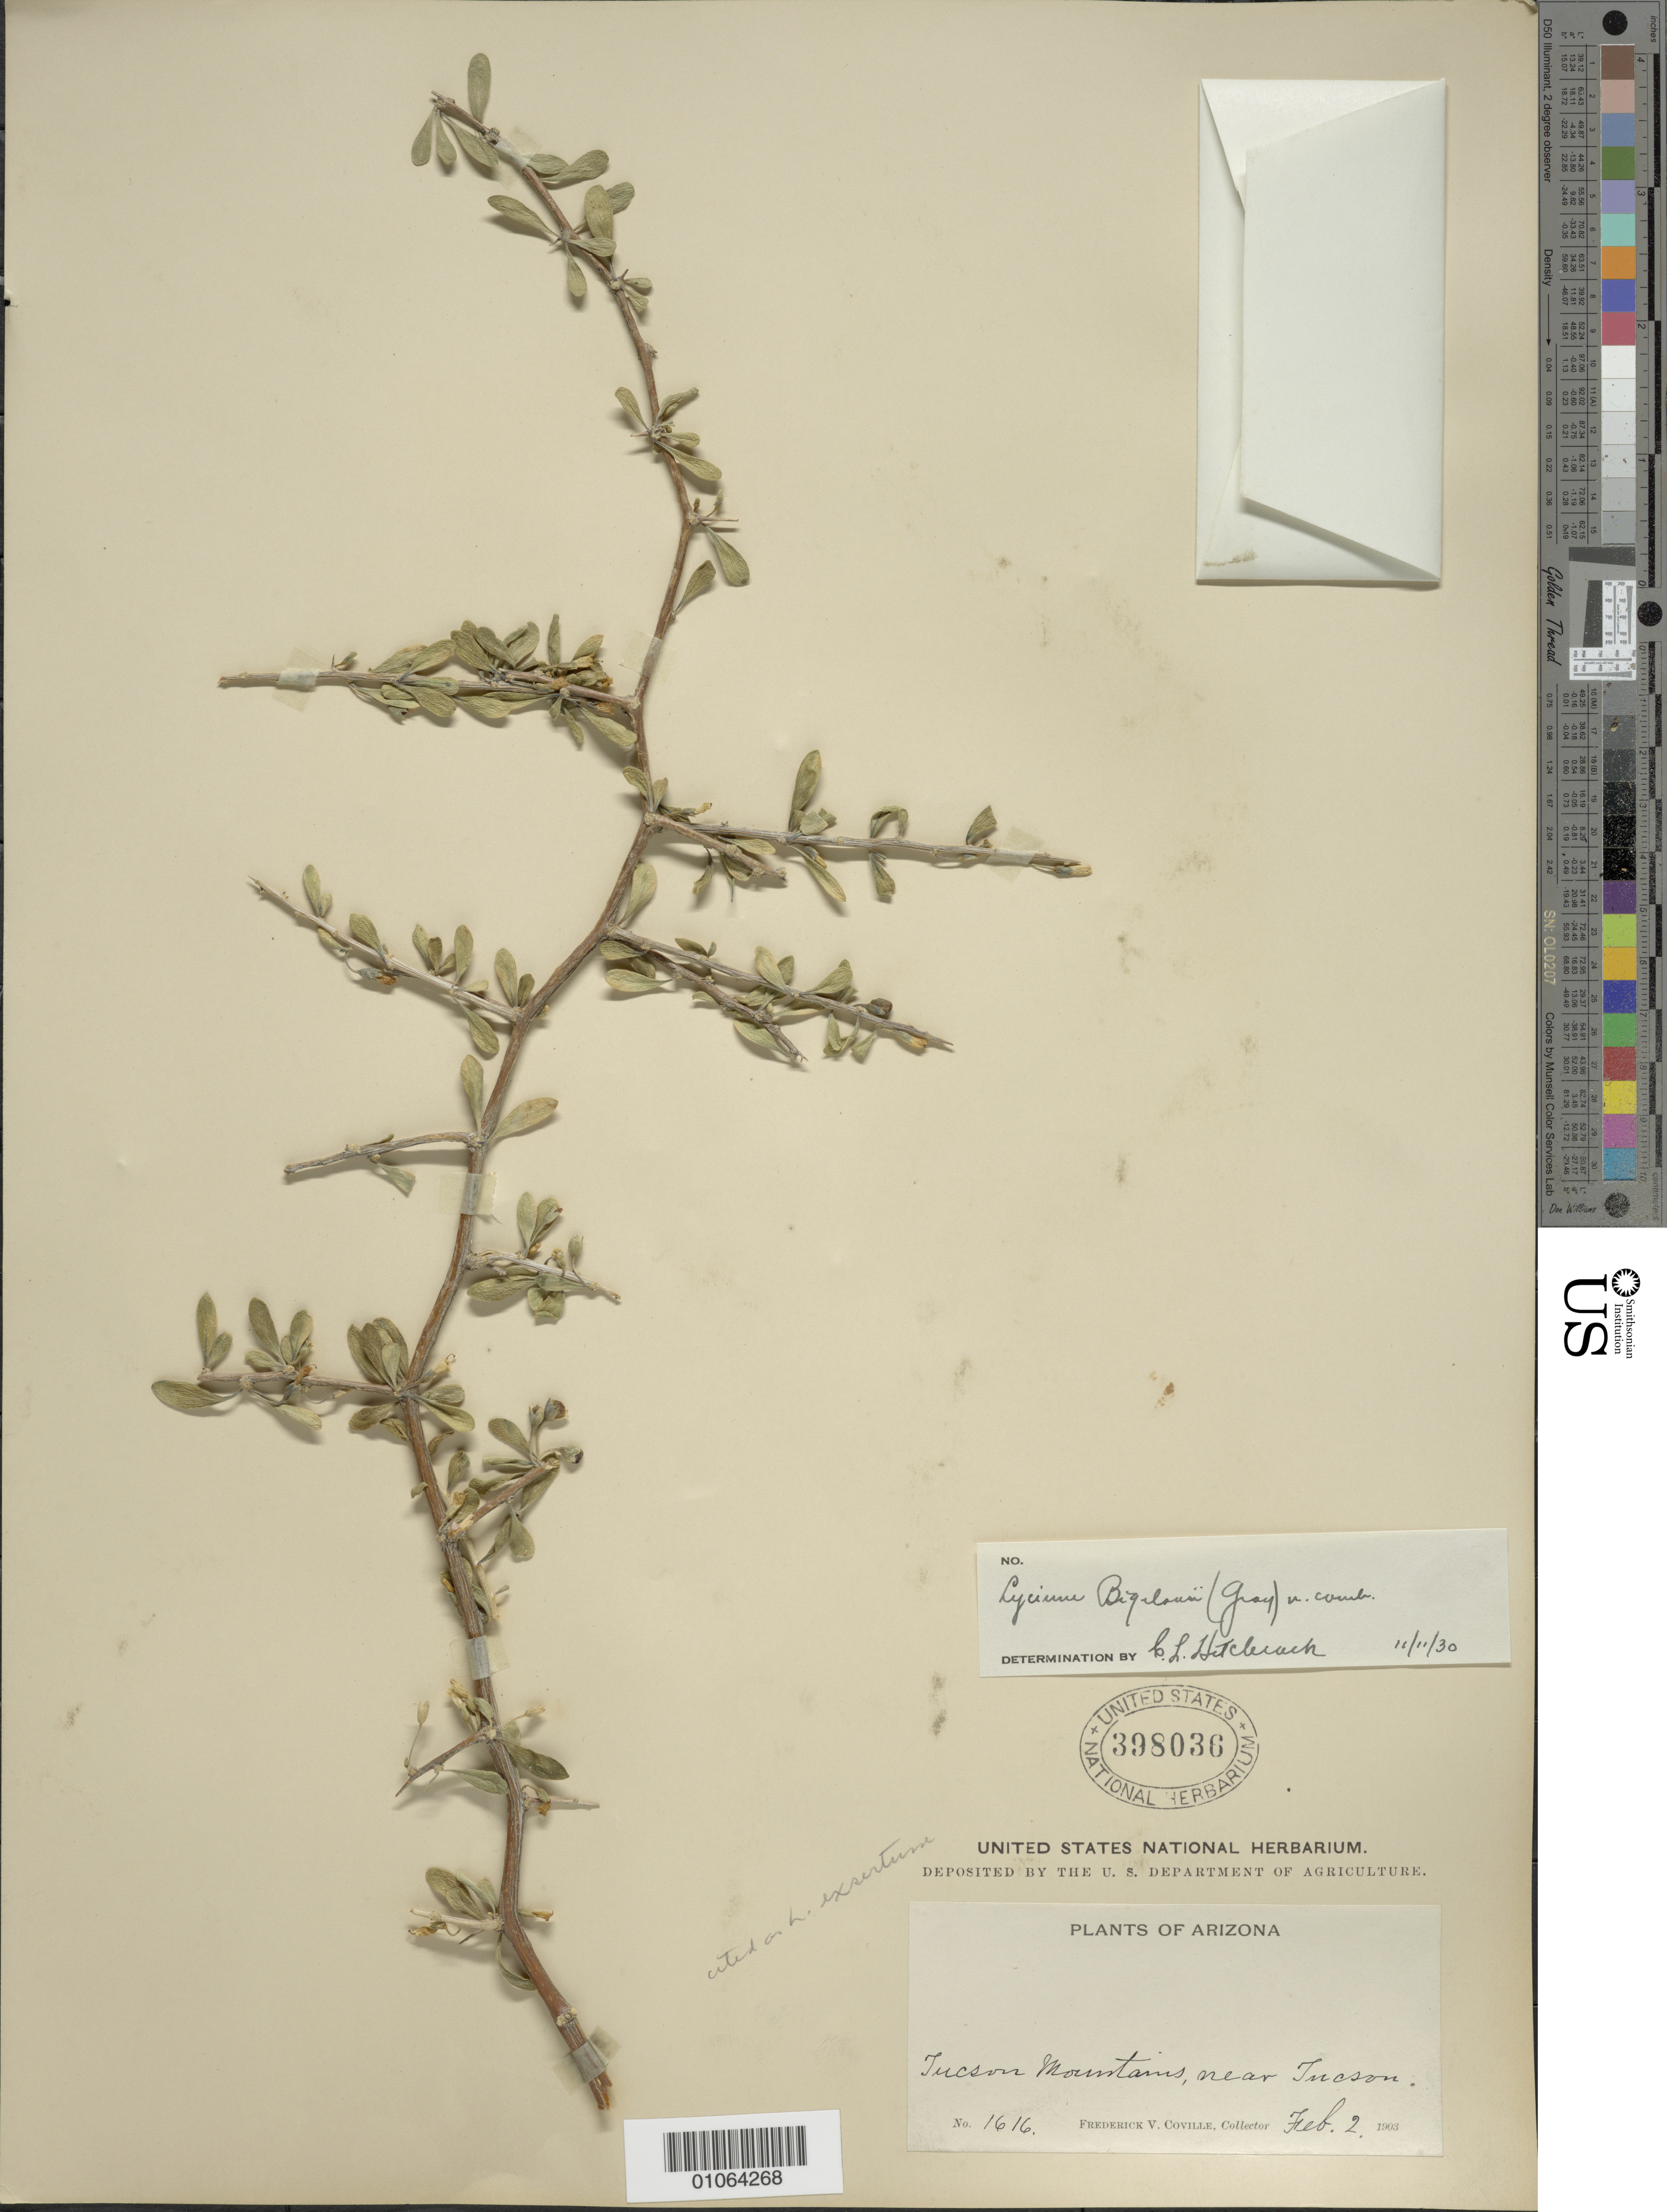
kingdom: Plantae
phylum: Tracheophyta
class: Magnoliopsida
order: Solanales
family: Solanaceae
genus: Lycium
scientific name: Lycium exsertum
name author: A. Gray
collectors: F. V. Coville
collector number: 1616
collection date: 1903-02-02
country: United States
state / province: Arizona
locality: Tucson Mountains, near Tucson.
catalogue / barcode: US 398036